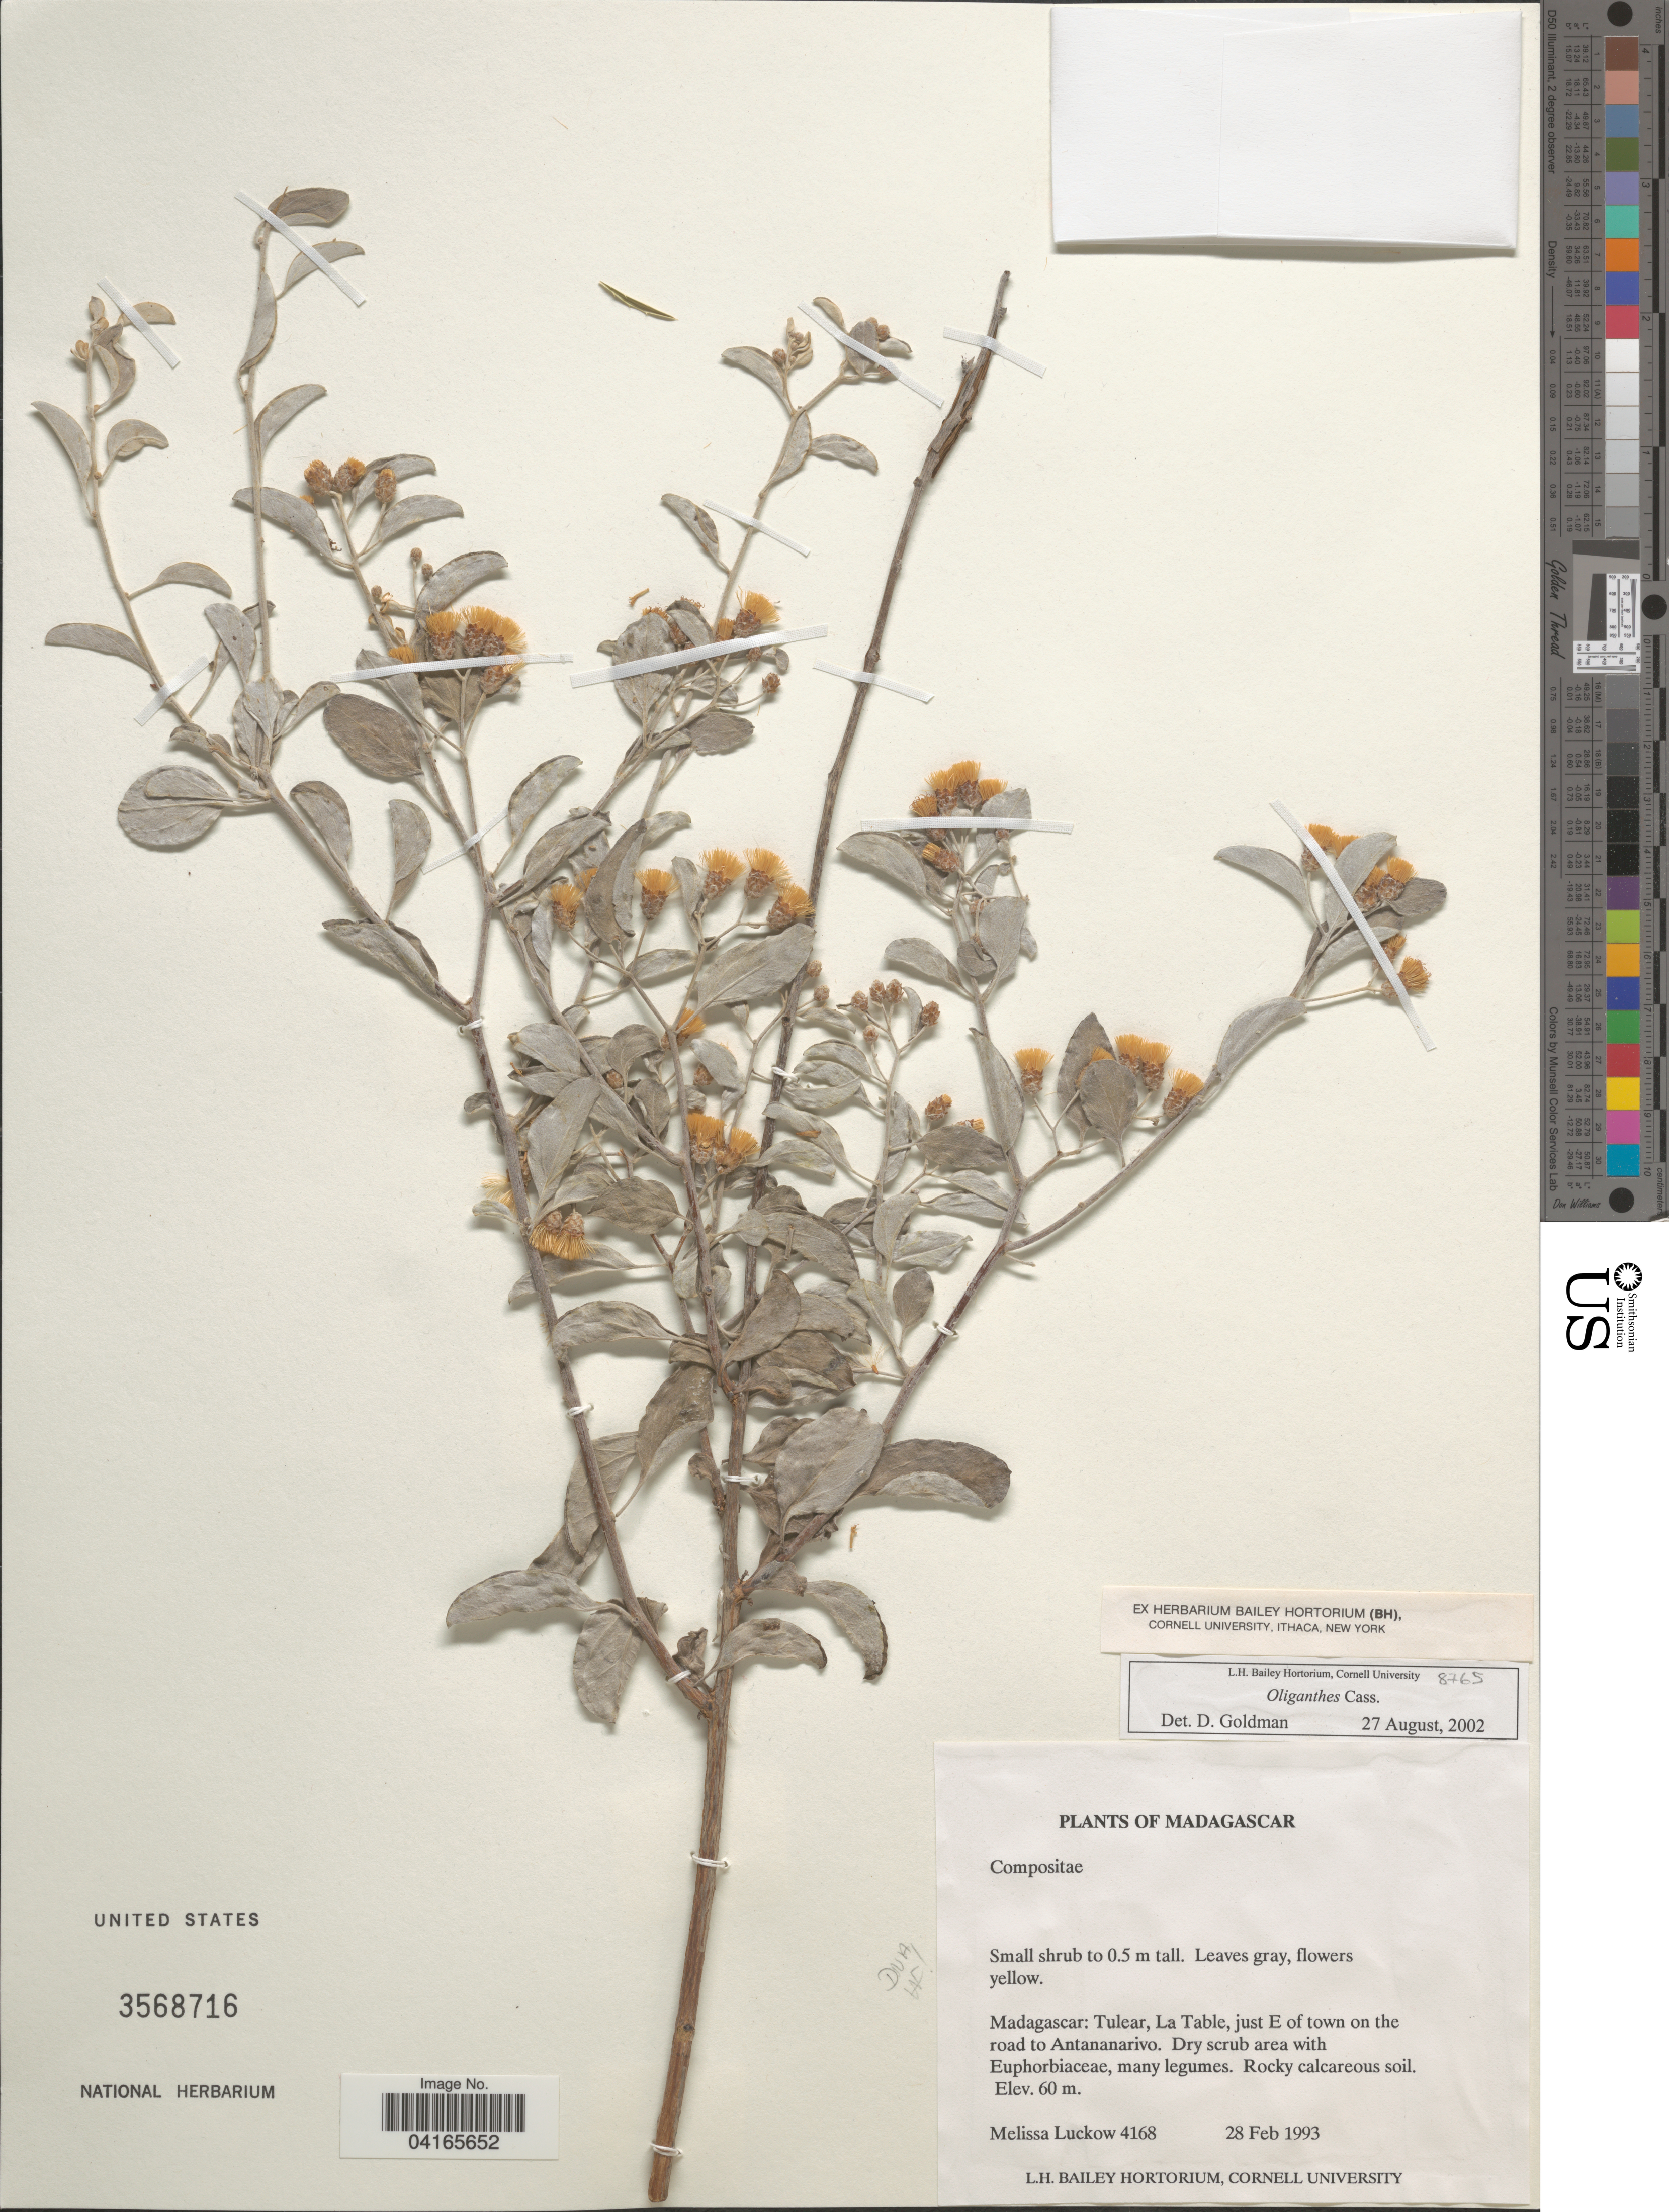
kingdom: Plantae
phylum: Tracheophyta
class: Magnoliopsida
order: Asterales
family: Asteraceae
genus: Oliganthes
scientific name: Oliganthes sp.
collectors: M. A. Luckow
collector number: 4168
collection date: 1993-02-28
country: Madagascar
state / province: Atsimo-Andrefana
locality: Tulear, La Table, just E of town on the road to Antananarivo.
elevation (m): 60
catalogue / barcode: US 3568716